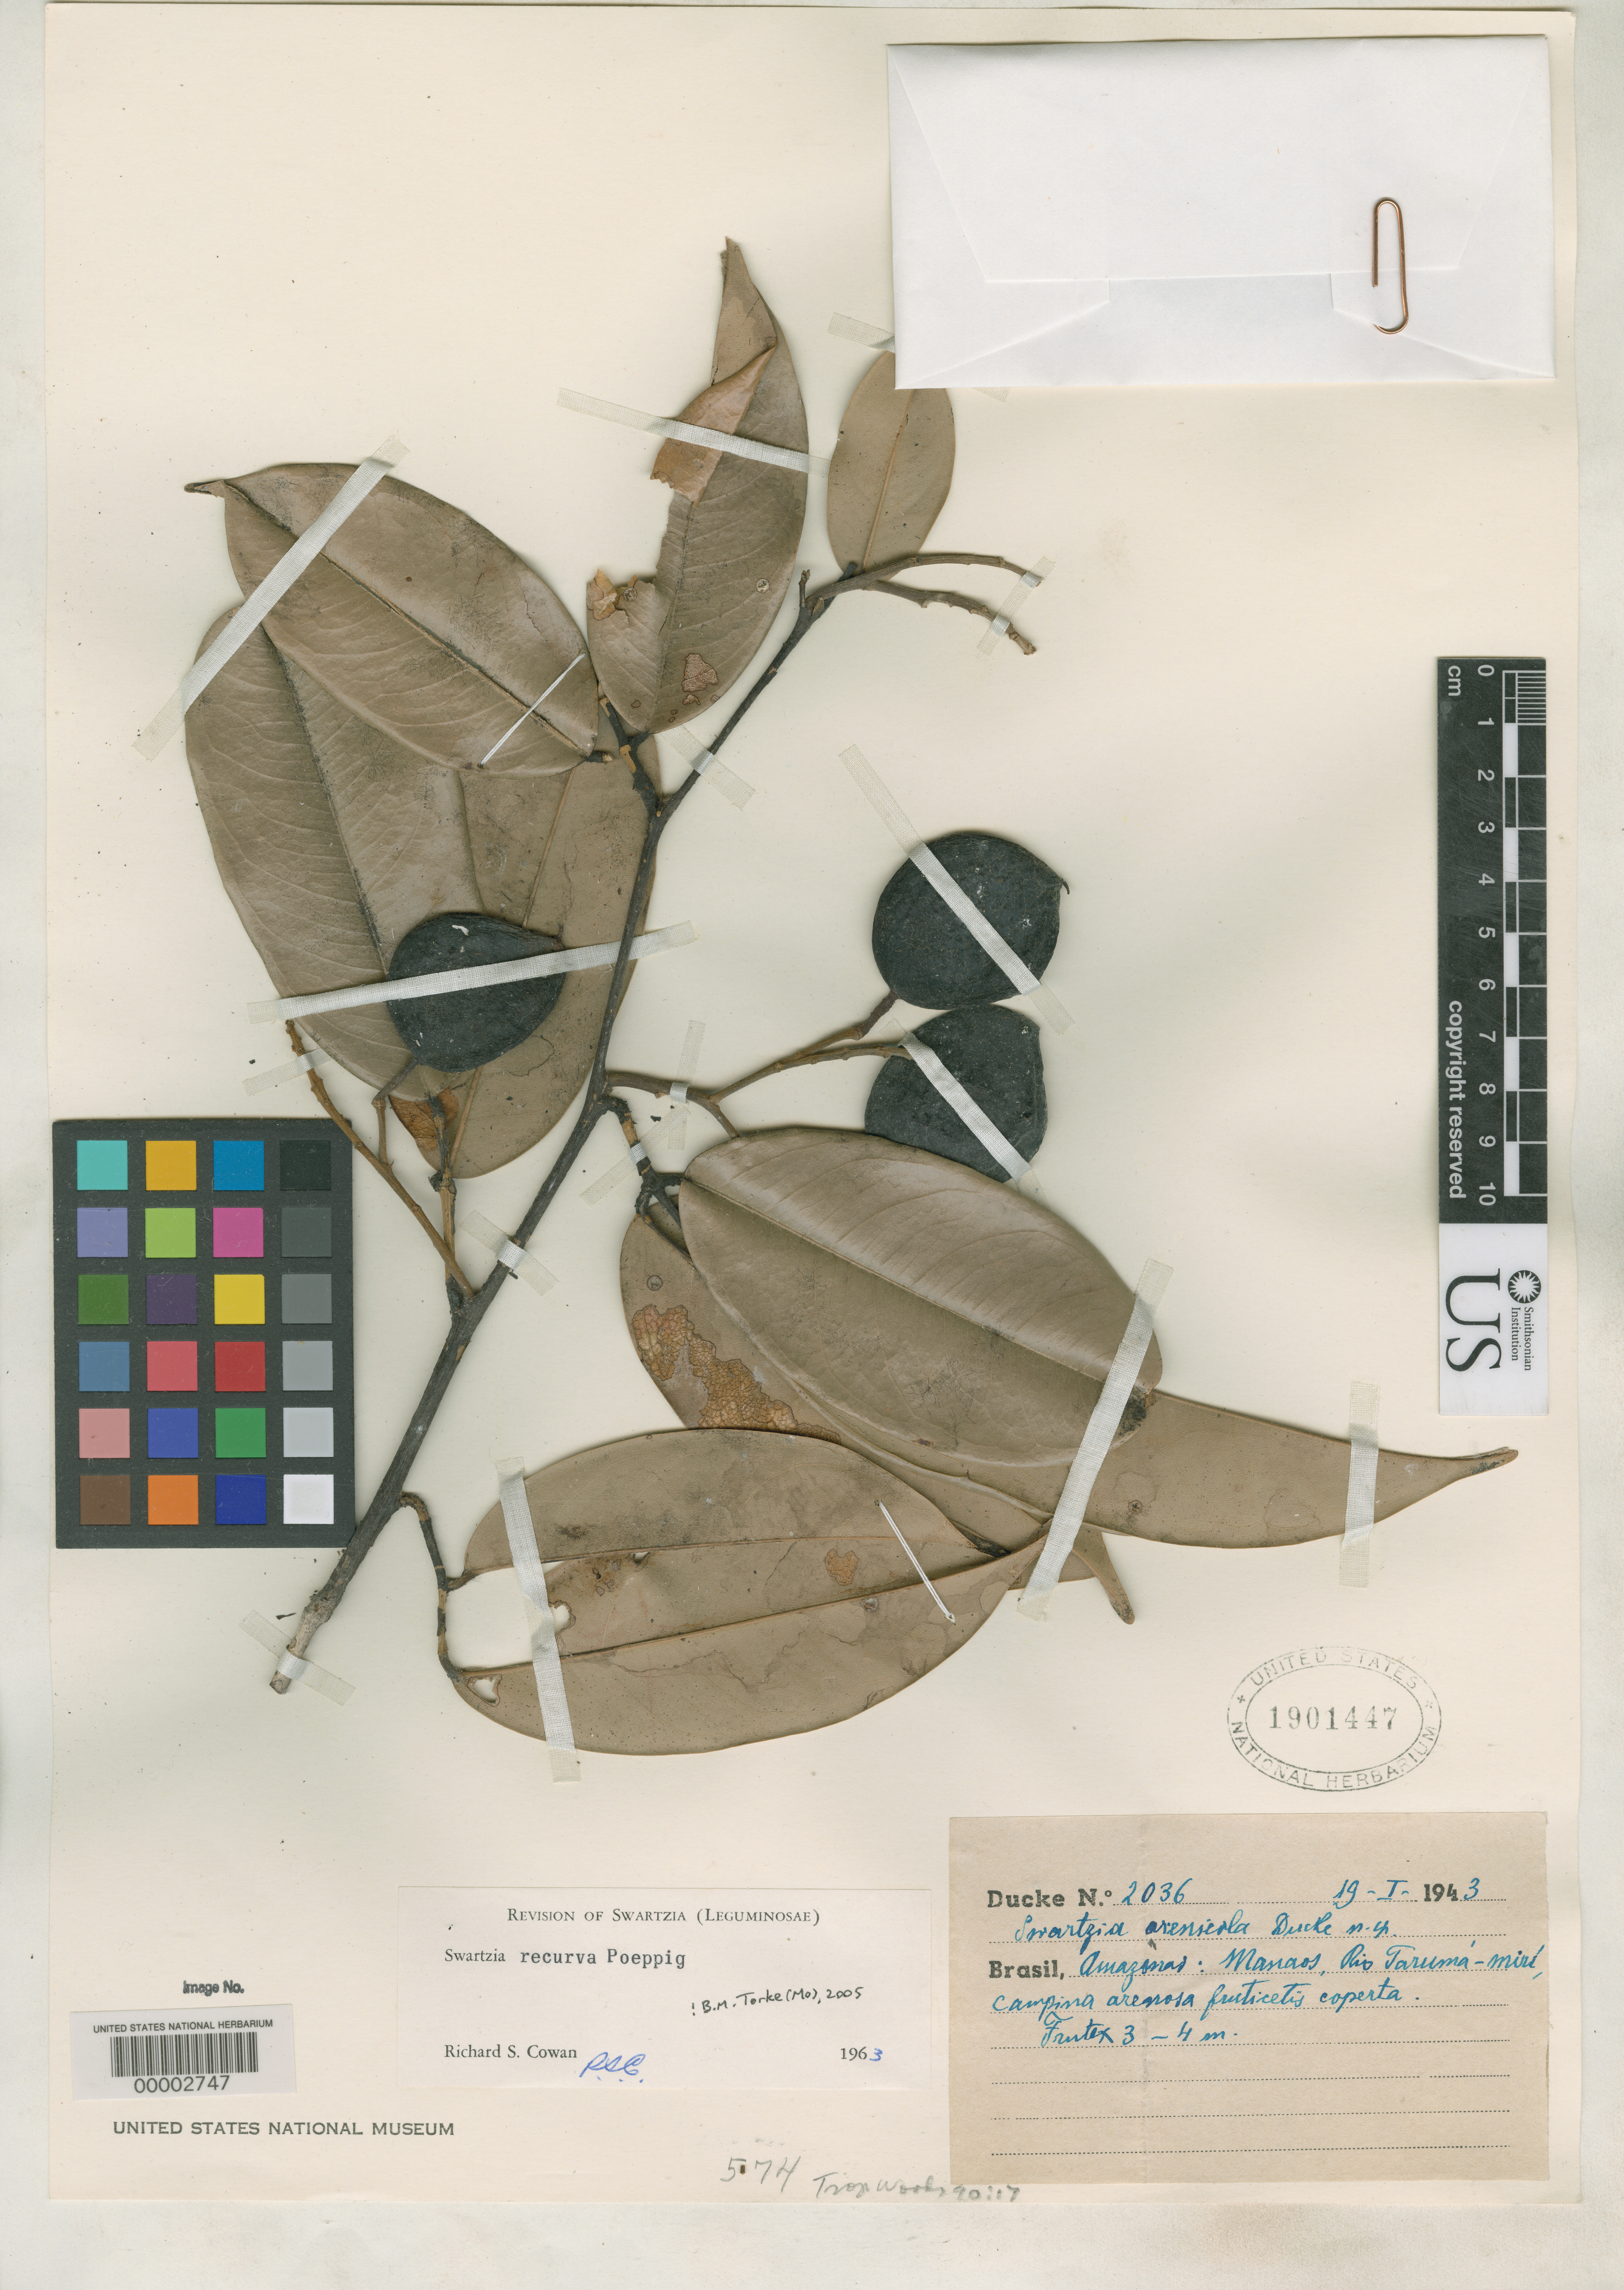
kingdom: Plantae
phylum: Tracheophyta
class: Magnoliopsida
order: Fabales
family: Fabaceae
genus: Swartzia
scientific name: Swartzia arenicola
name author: Ducke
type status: Isotype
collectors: A. Ducke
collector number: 2036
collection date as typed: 19 Jan 1943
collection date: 1943-01-19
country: Brazil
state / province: Amazonas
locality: Manaos, Rio Taruma.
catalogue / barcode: US 1901447